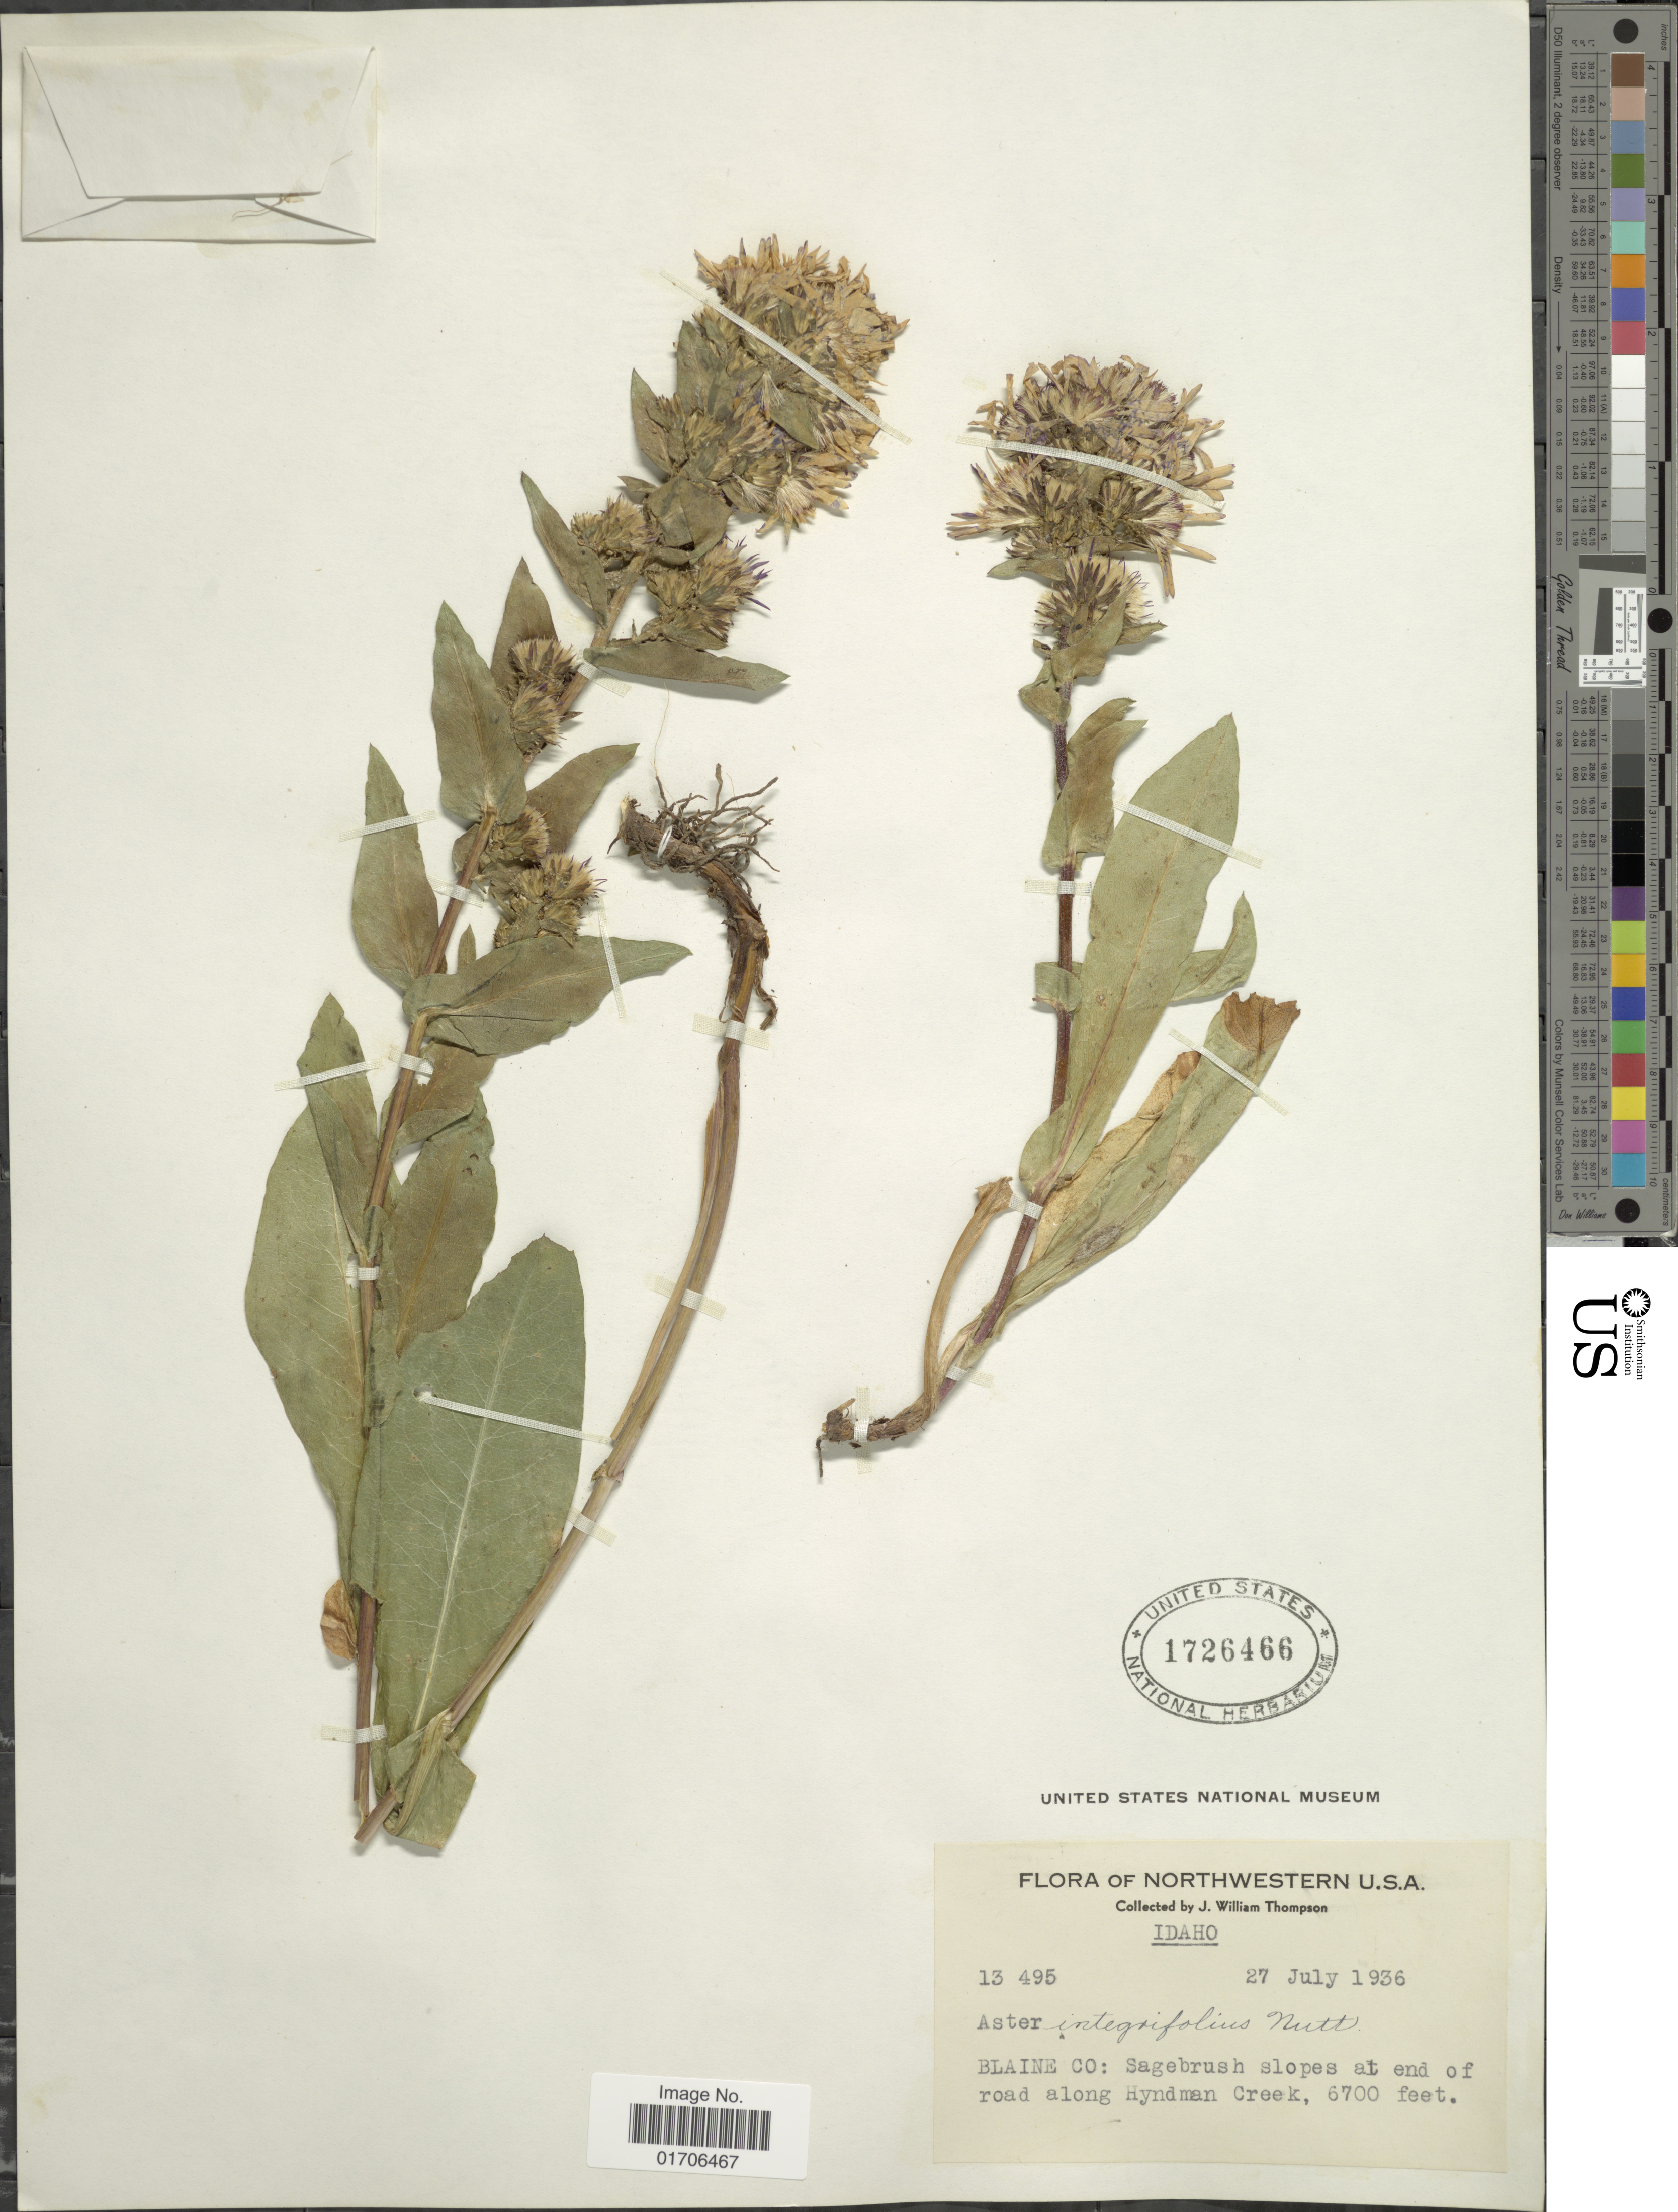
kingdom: Plantae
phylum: Tracheophyta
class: Magnoliopsida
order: Asterales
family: Asteraceae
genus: Eurybia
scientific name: Eurybia integrifolia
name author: (Nutt.) G.L. Nesom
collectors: J. W. Thompson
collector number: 13495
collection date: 1936-07-27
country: United States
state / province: Idaho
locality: Northwestern U.S.A. Blaince Co: Sagebrush slopes at end of road along Hyndman Creek.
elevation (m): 2042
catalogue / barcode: US 1726466